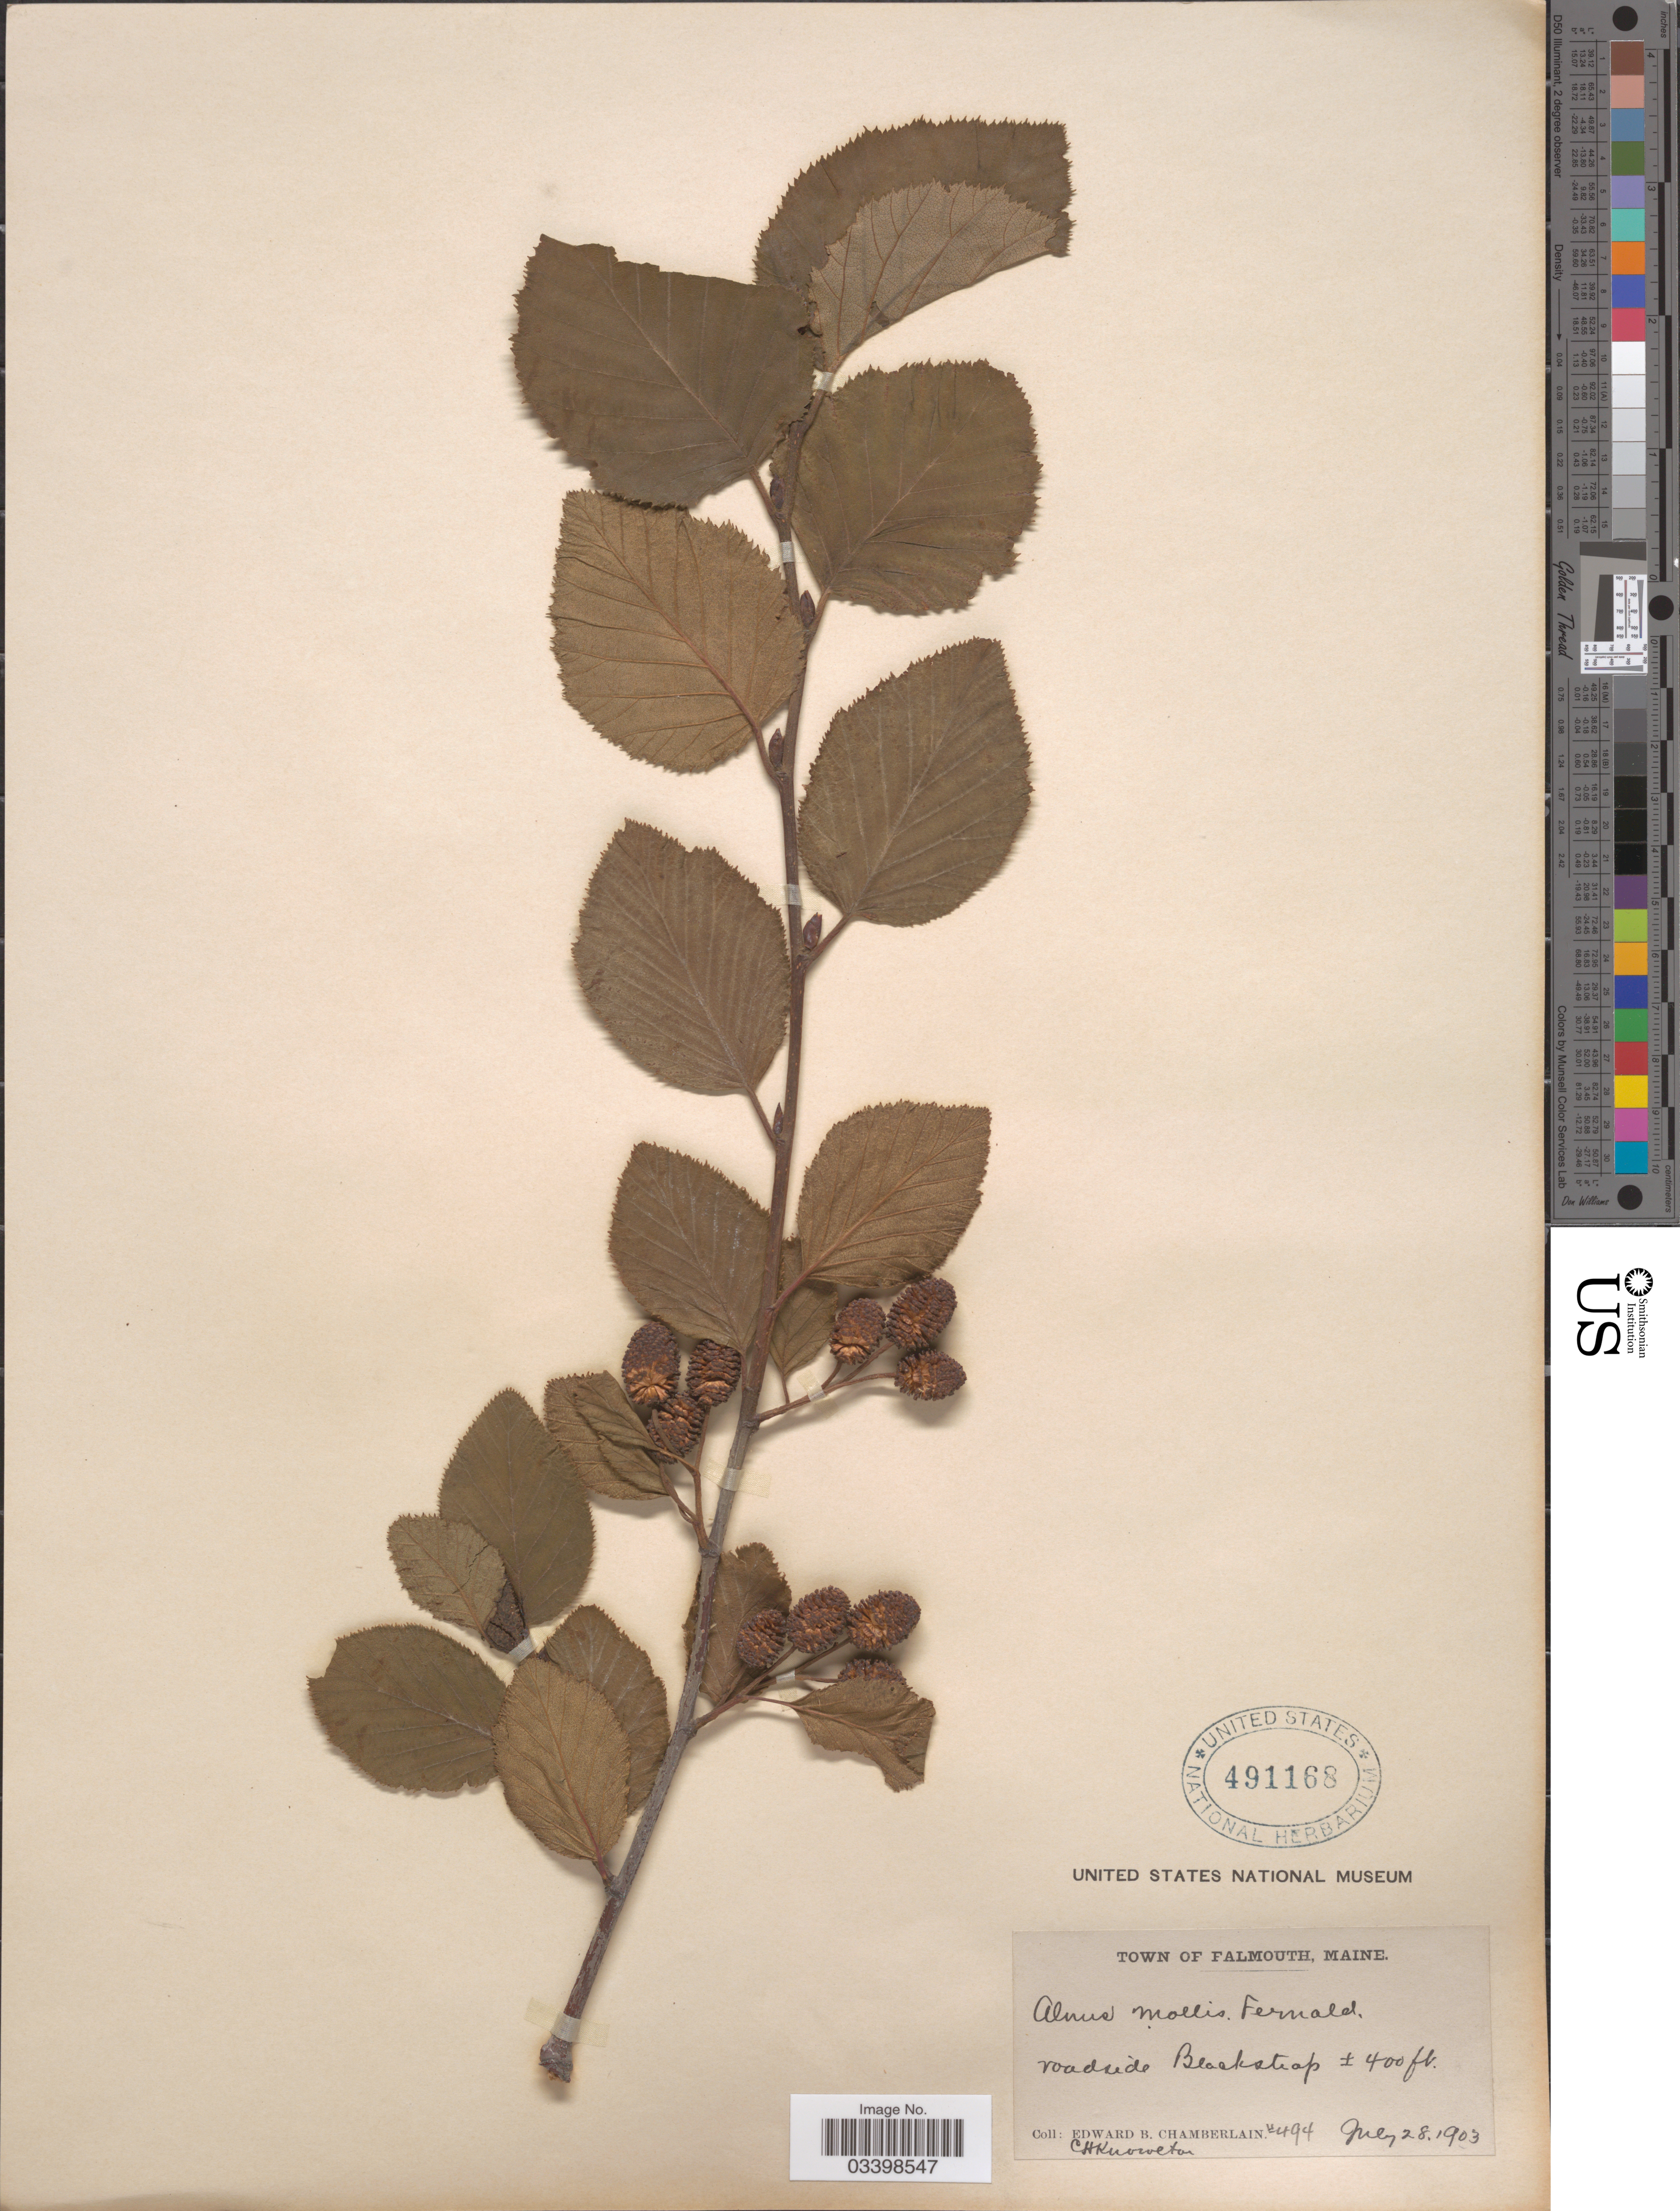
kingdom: Plantae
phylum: Tracheophyta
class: Magnoliopsida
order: Fagales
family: Betulaceae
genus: Alnus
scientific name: Alnus viridis subsp. crispa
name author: (Aiton) Turrill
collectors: E. Chamberlain & C. H. Knowlton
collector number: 494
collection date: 1903-07-28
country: United States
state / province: Maine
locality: Falmouth. Roadside. Blackstrap.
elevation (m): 122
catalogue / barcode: US 491168